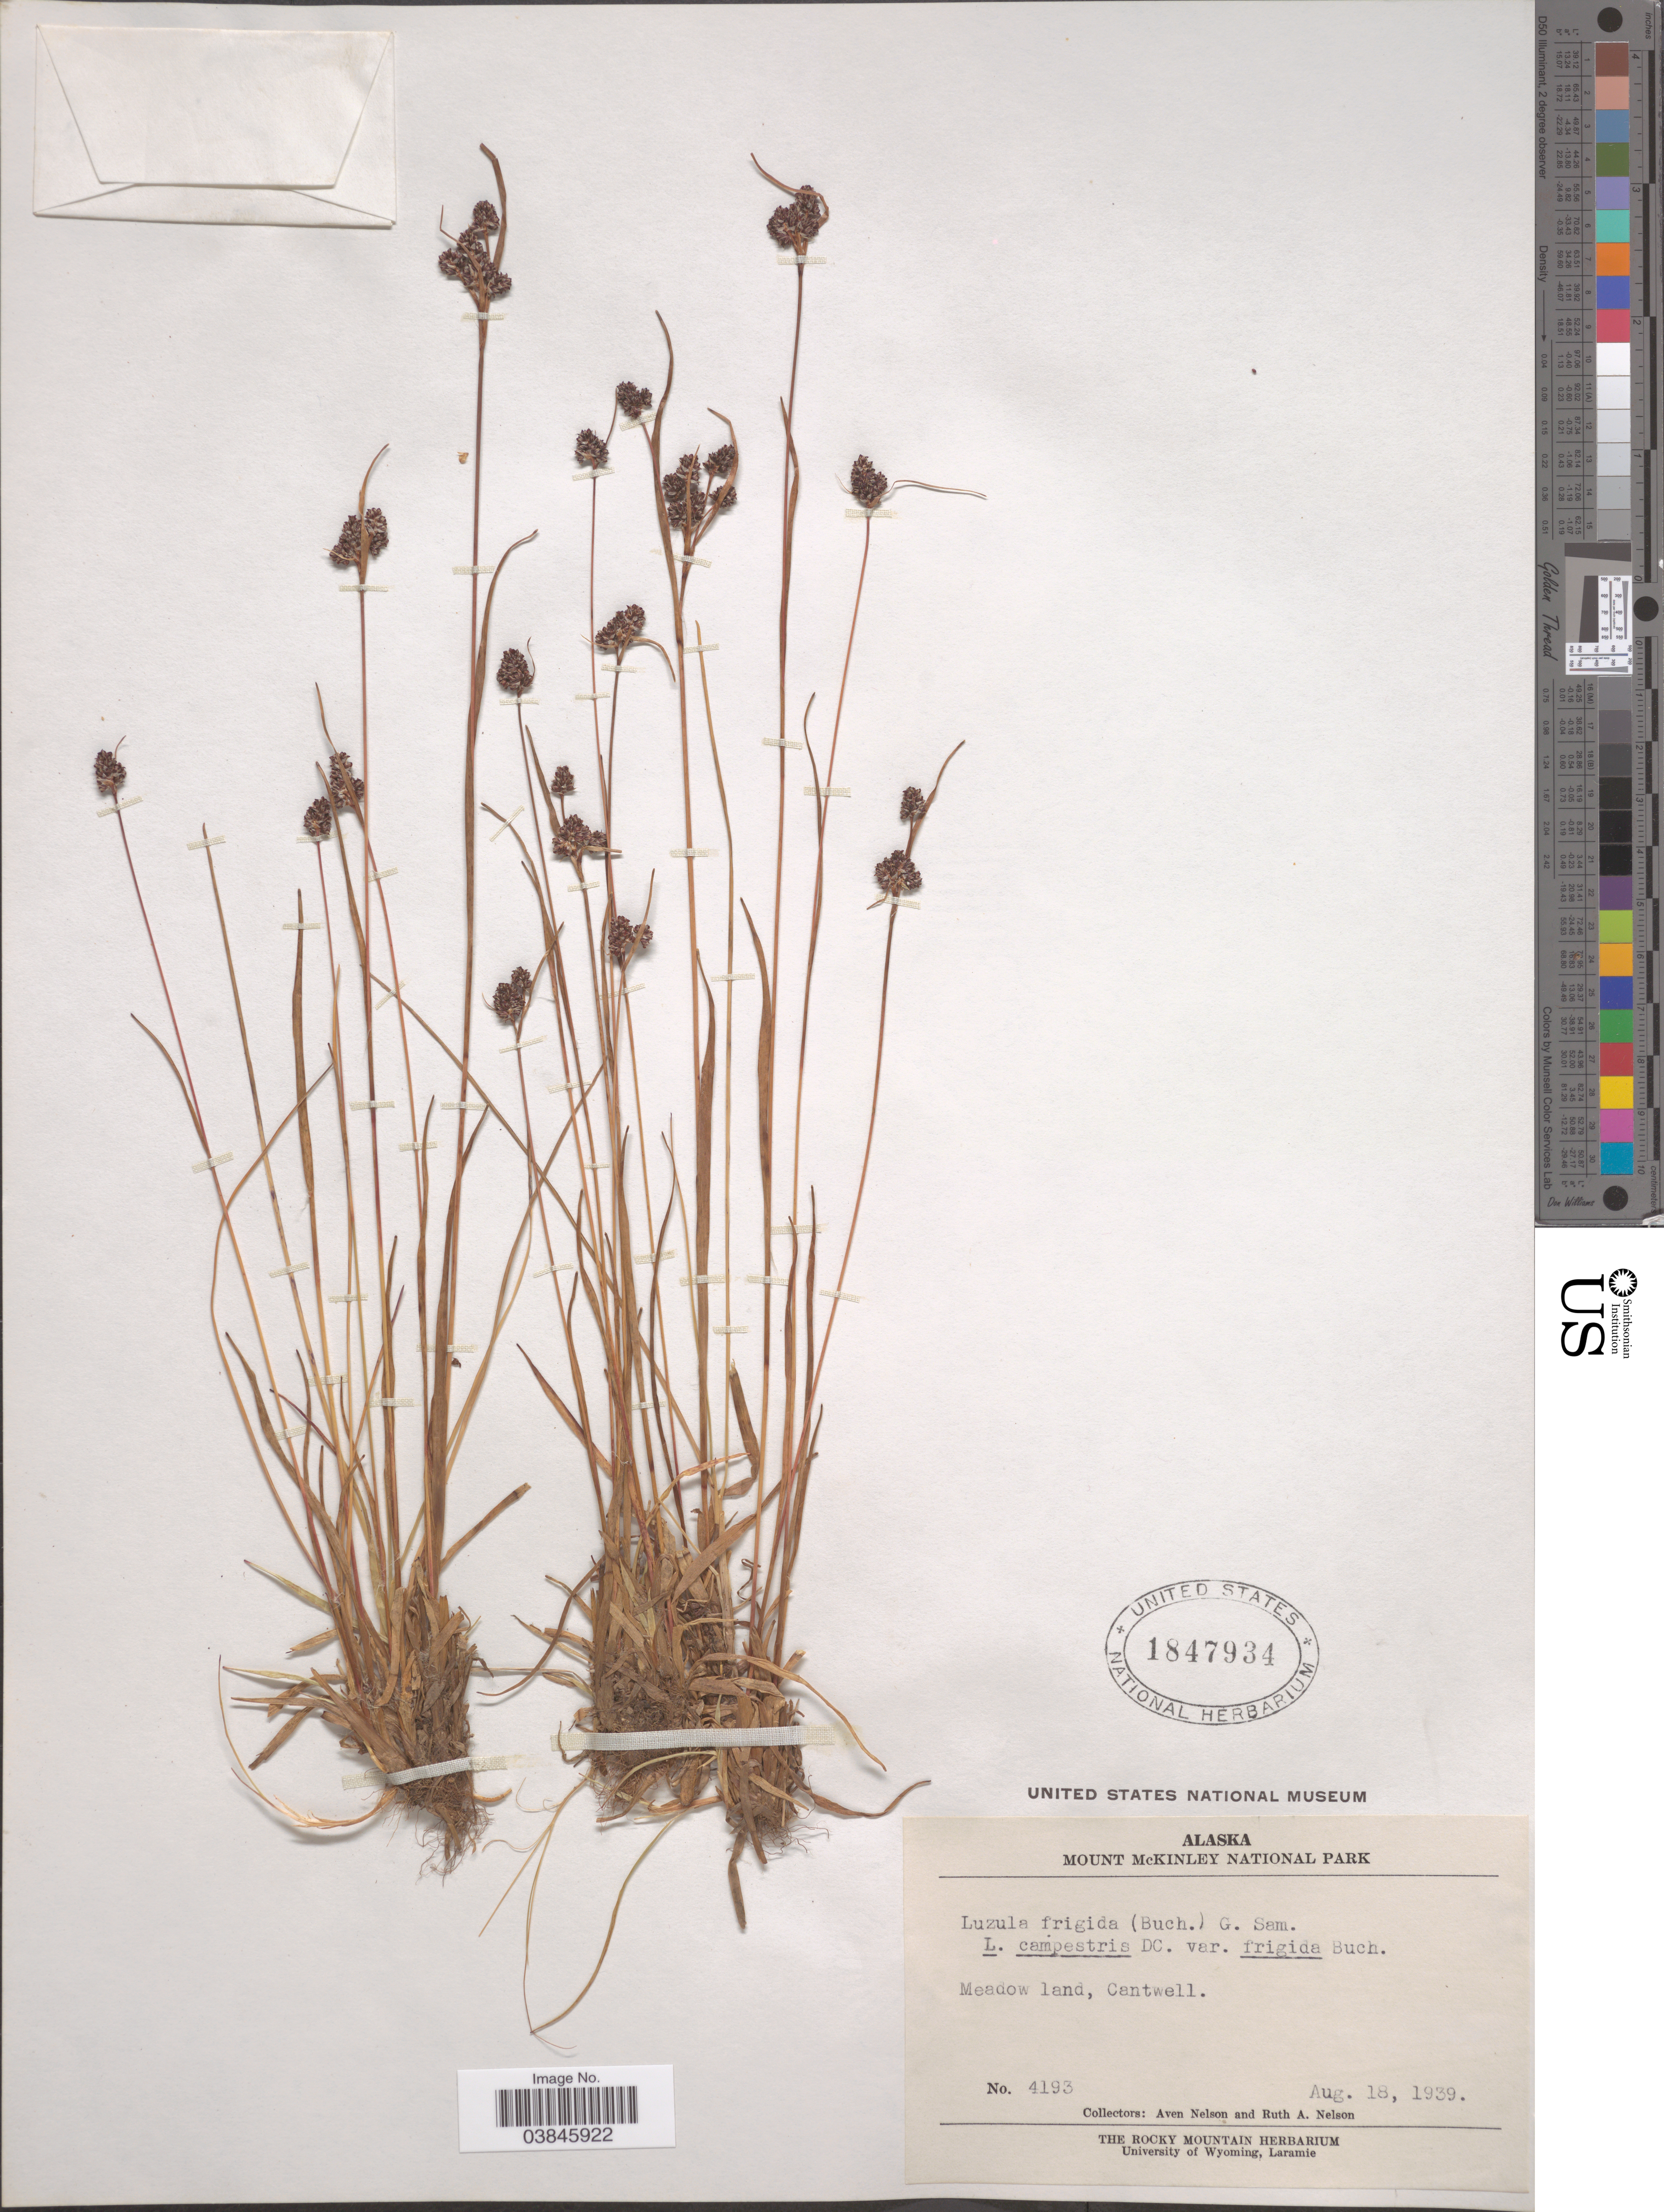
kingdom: Plantae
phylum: Tracheophyta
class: Liliopsida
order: Poales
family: Juncaceae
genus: Luzula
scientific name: Luzula multiflora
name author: (Ehrh.) Lej.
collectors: A. Nelson & R. A. Nelson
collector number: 4193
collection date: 1939-08-18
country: United States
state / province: Alaska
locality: Mount McKinley National park. Meadow land, Cantwell.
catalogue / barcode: US 1847934